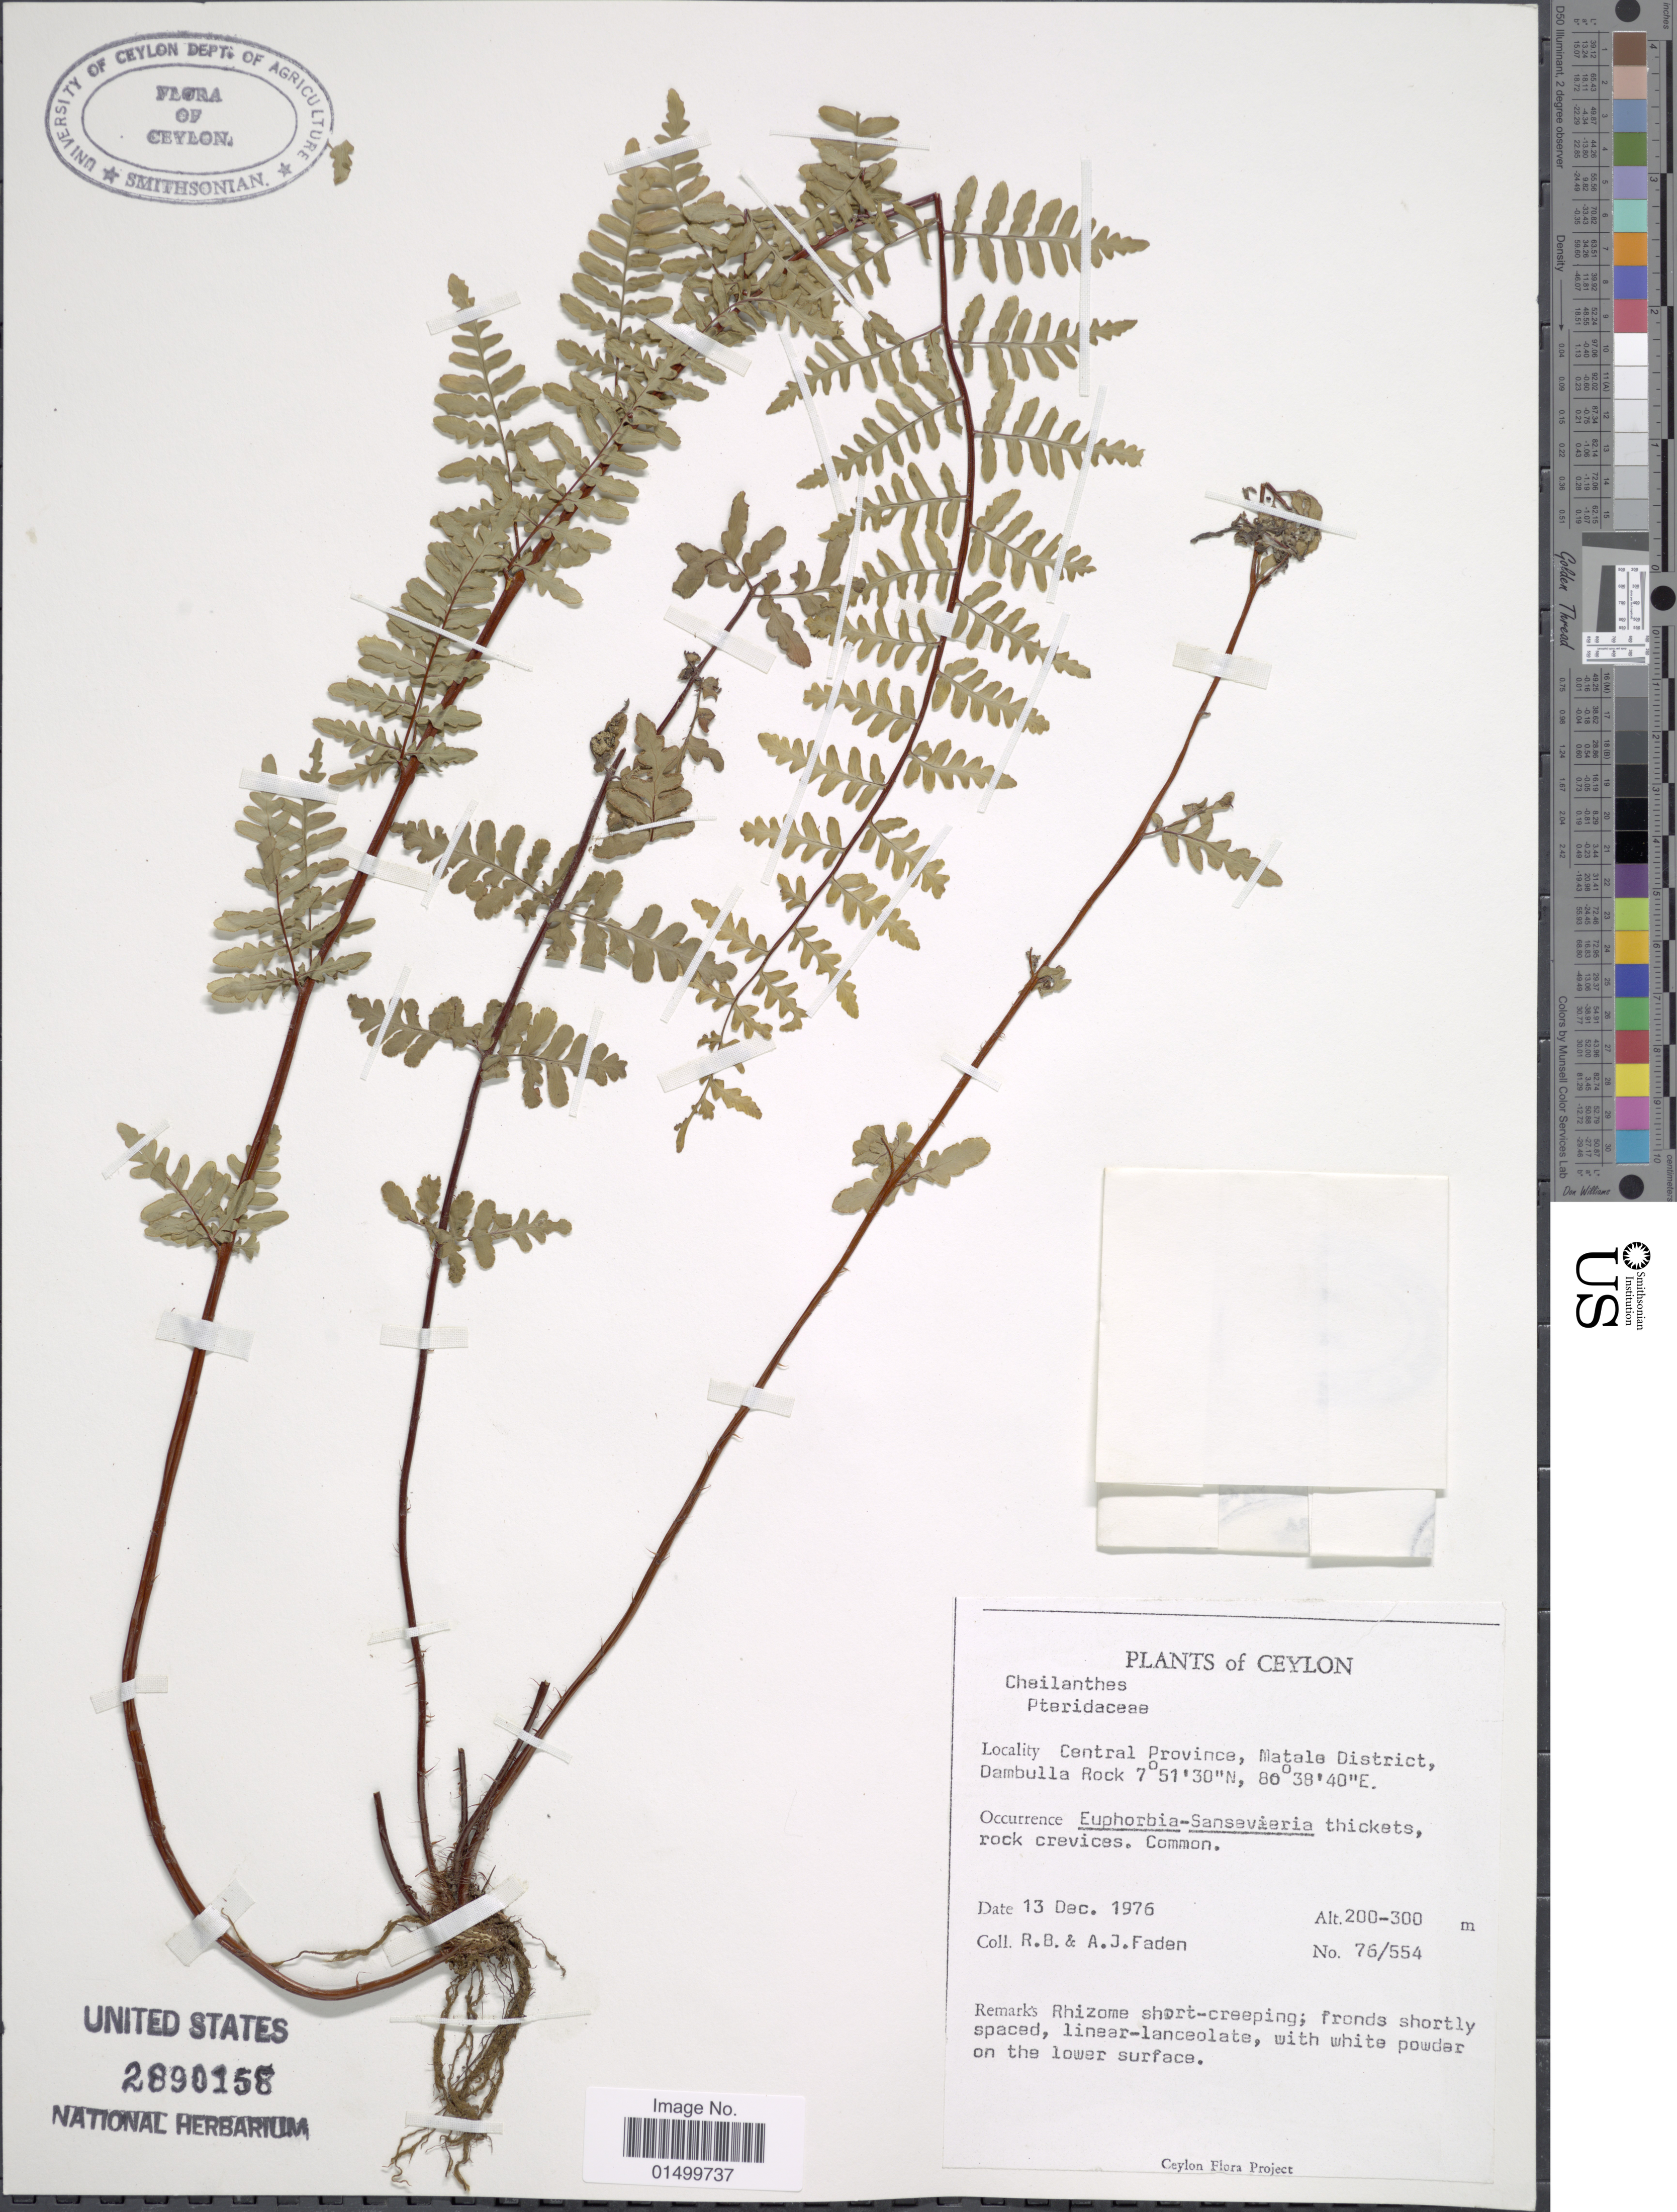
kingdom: Plantae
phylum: Tracheophyta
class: Polypodiopsida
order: Polypodiales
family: Pteridaceae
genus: Cheilanthes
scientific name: Cheilanthes sp.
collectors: R. B. Faden & A. J. Faden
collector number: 76/554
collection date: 1976-12-13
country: Sri Lanka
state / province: Central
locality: Matale District, Dambulla Rock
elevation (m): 200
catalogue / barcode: US 290158